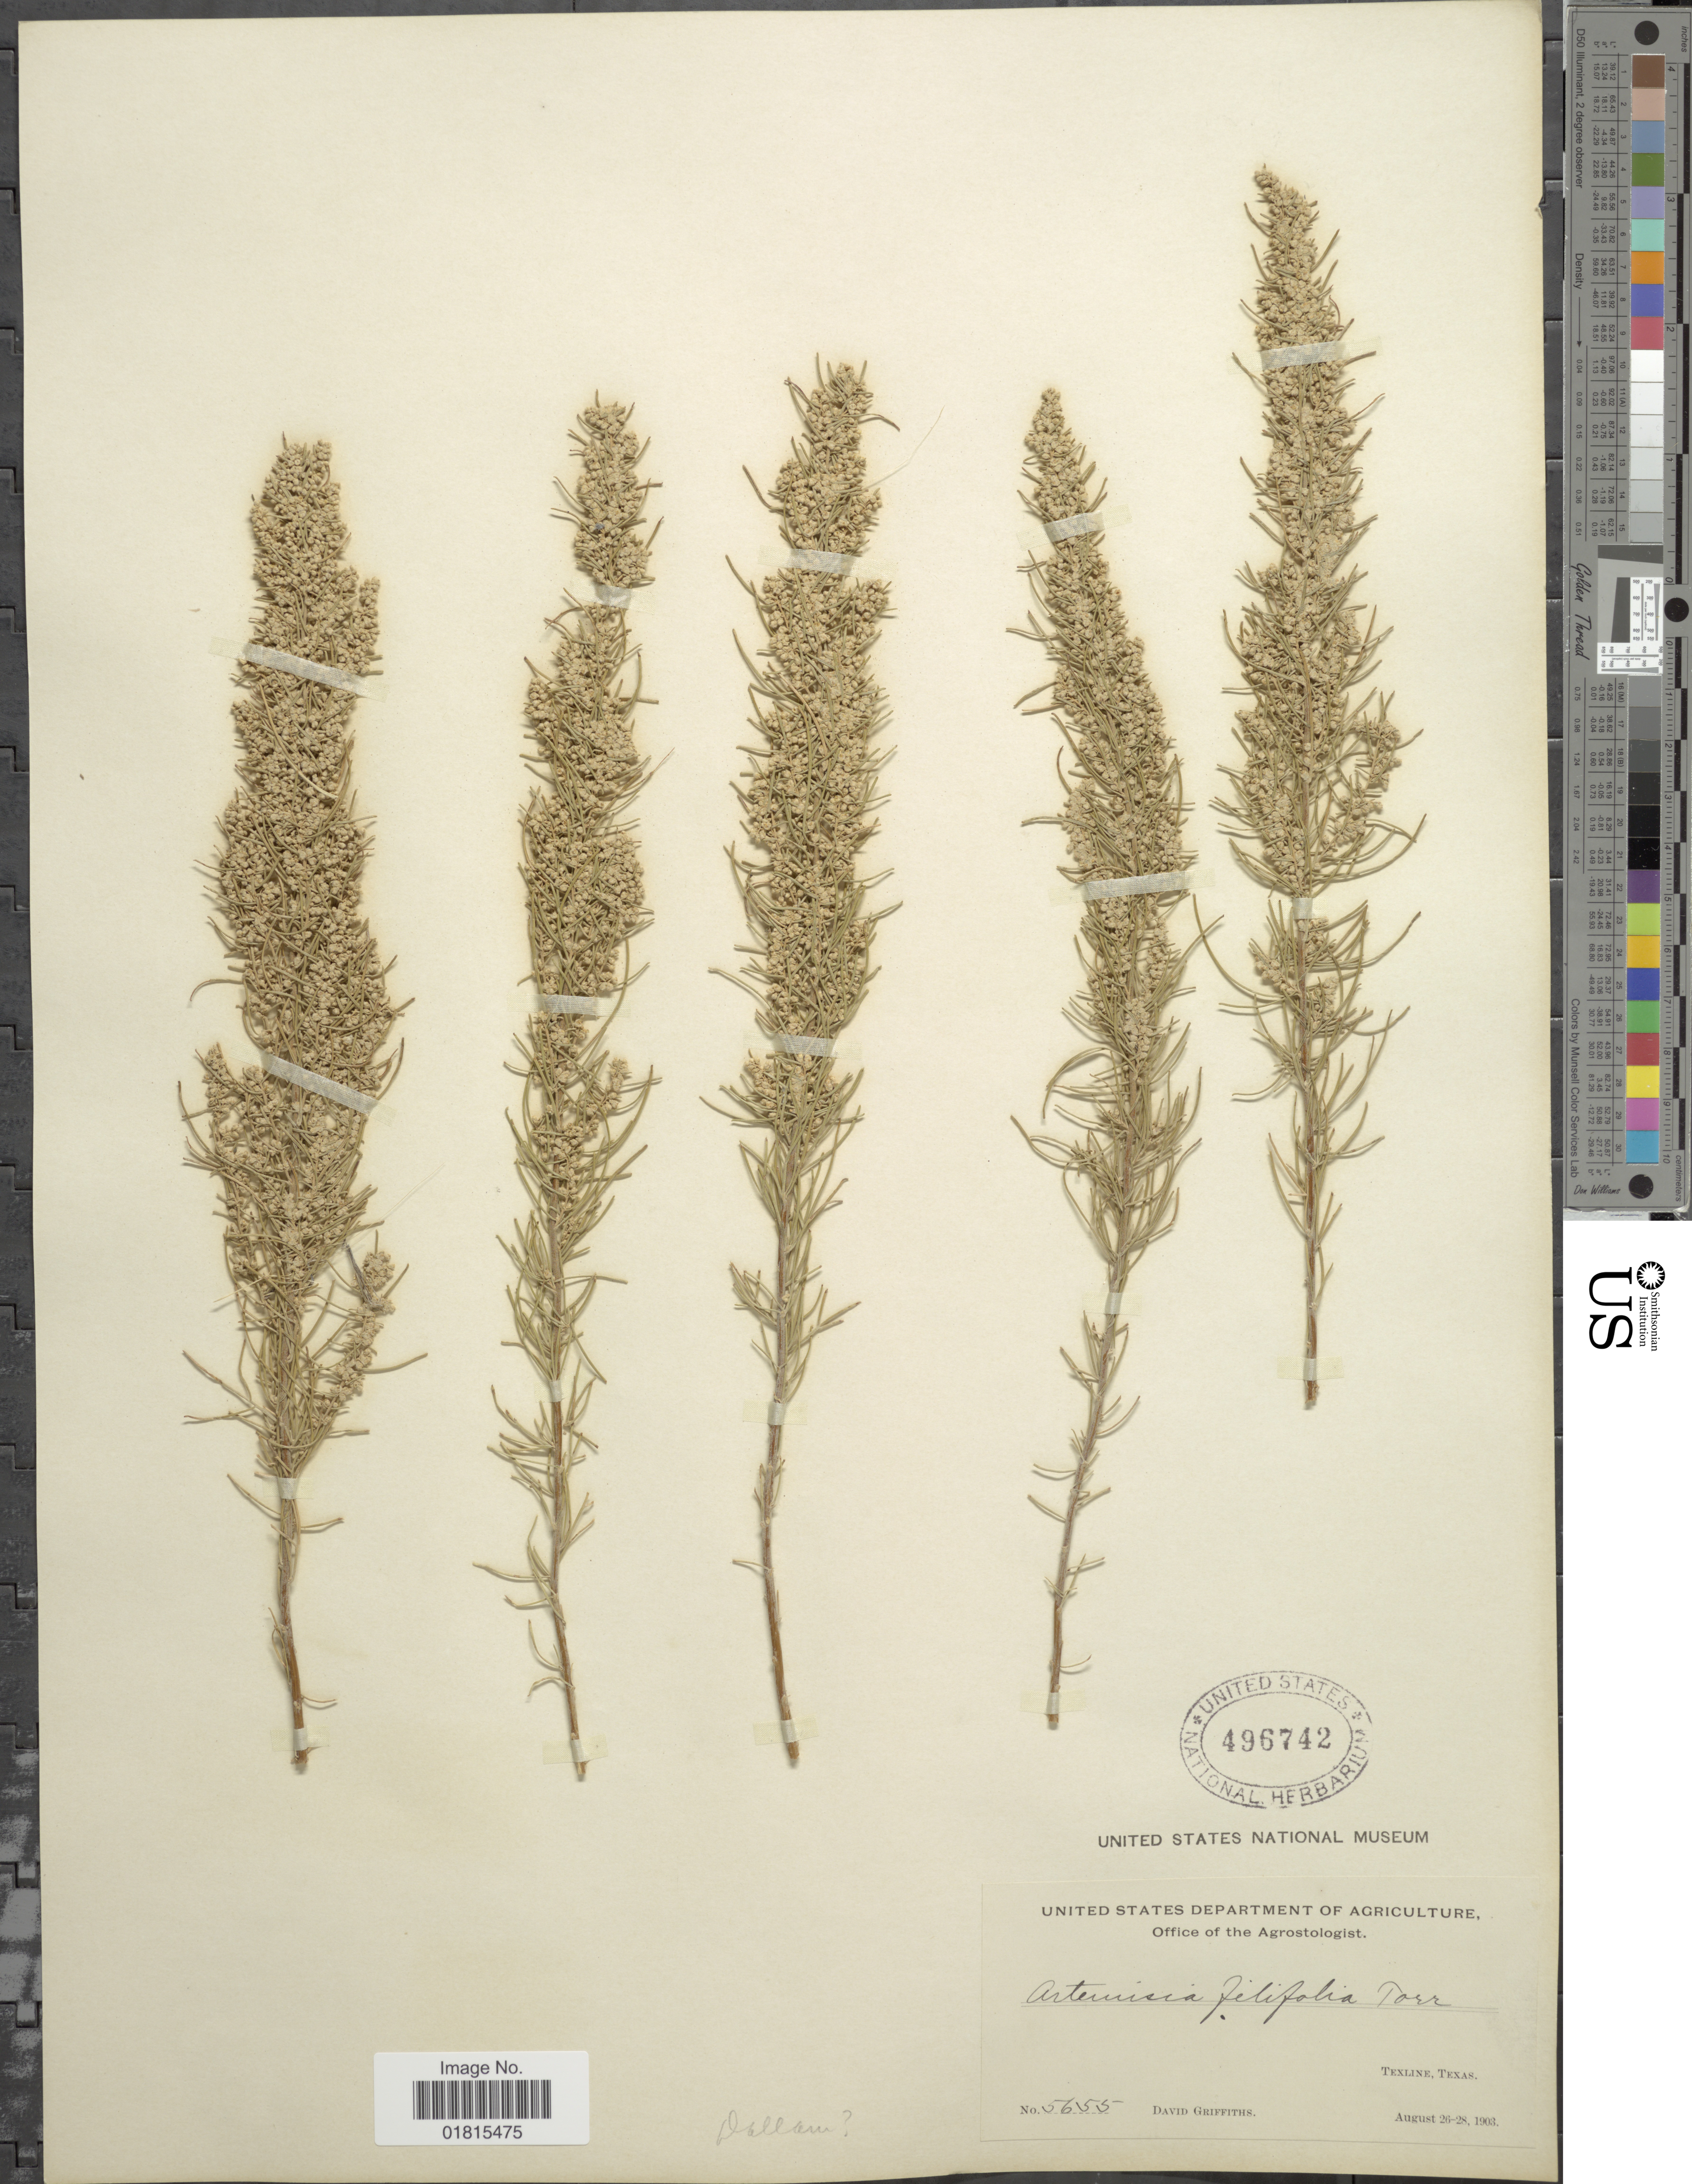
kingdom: Plantae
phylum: Tracheophyta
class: Magnoliopsida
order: Asterales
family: Asteraceae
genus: Artemisia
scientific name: Artemisia filifolia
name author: Torr.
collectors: D. Griffiths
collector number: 5655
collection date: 1903-08-26/1903-08-28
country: United States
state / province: Texas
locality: Texline, Texas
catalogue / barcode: US 496742